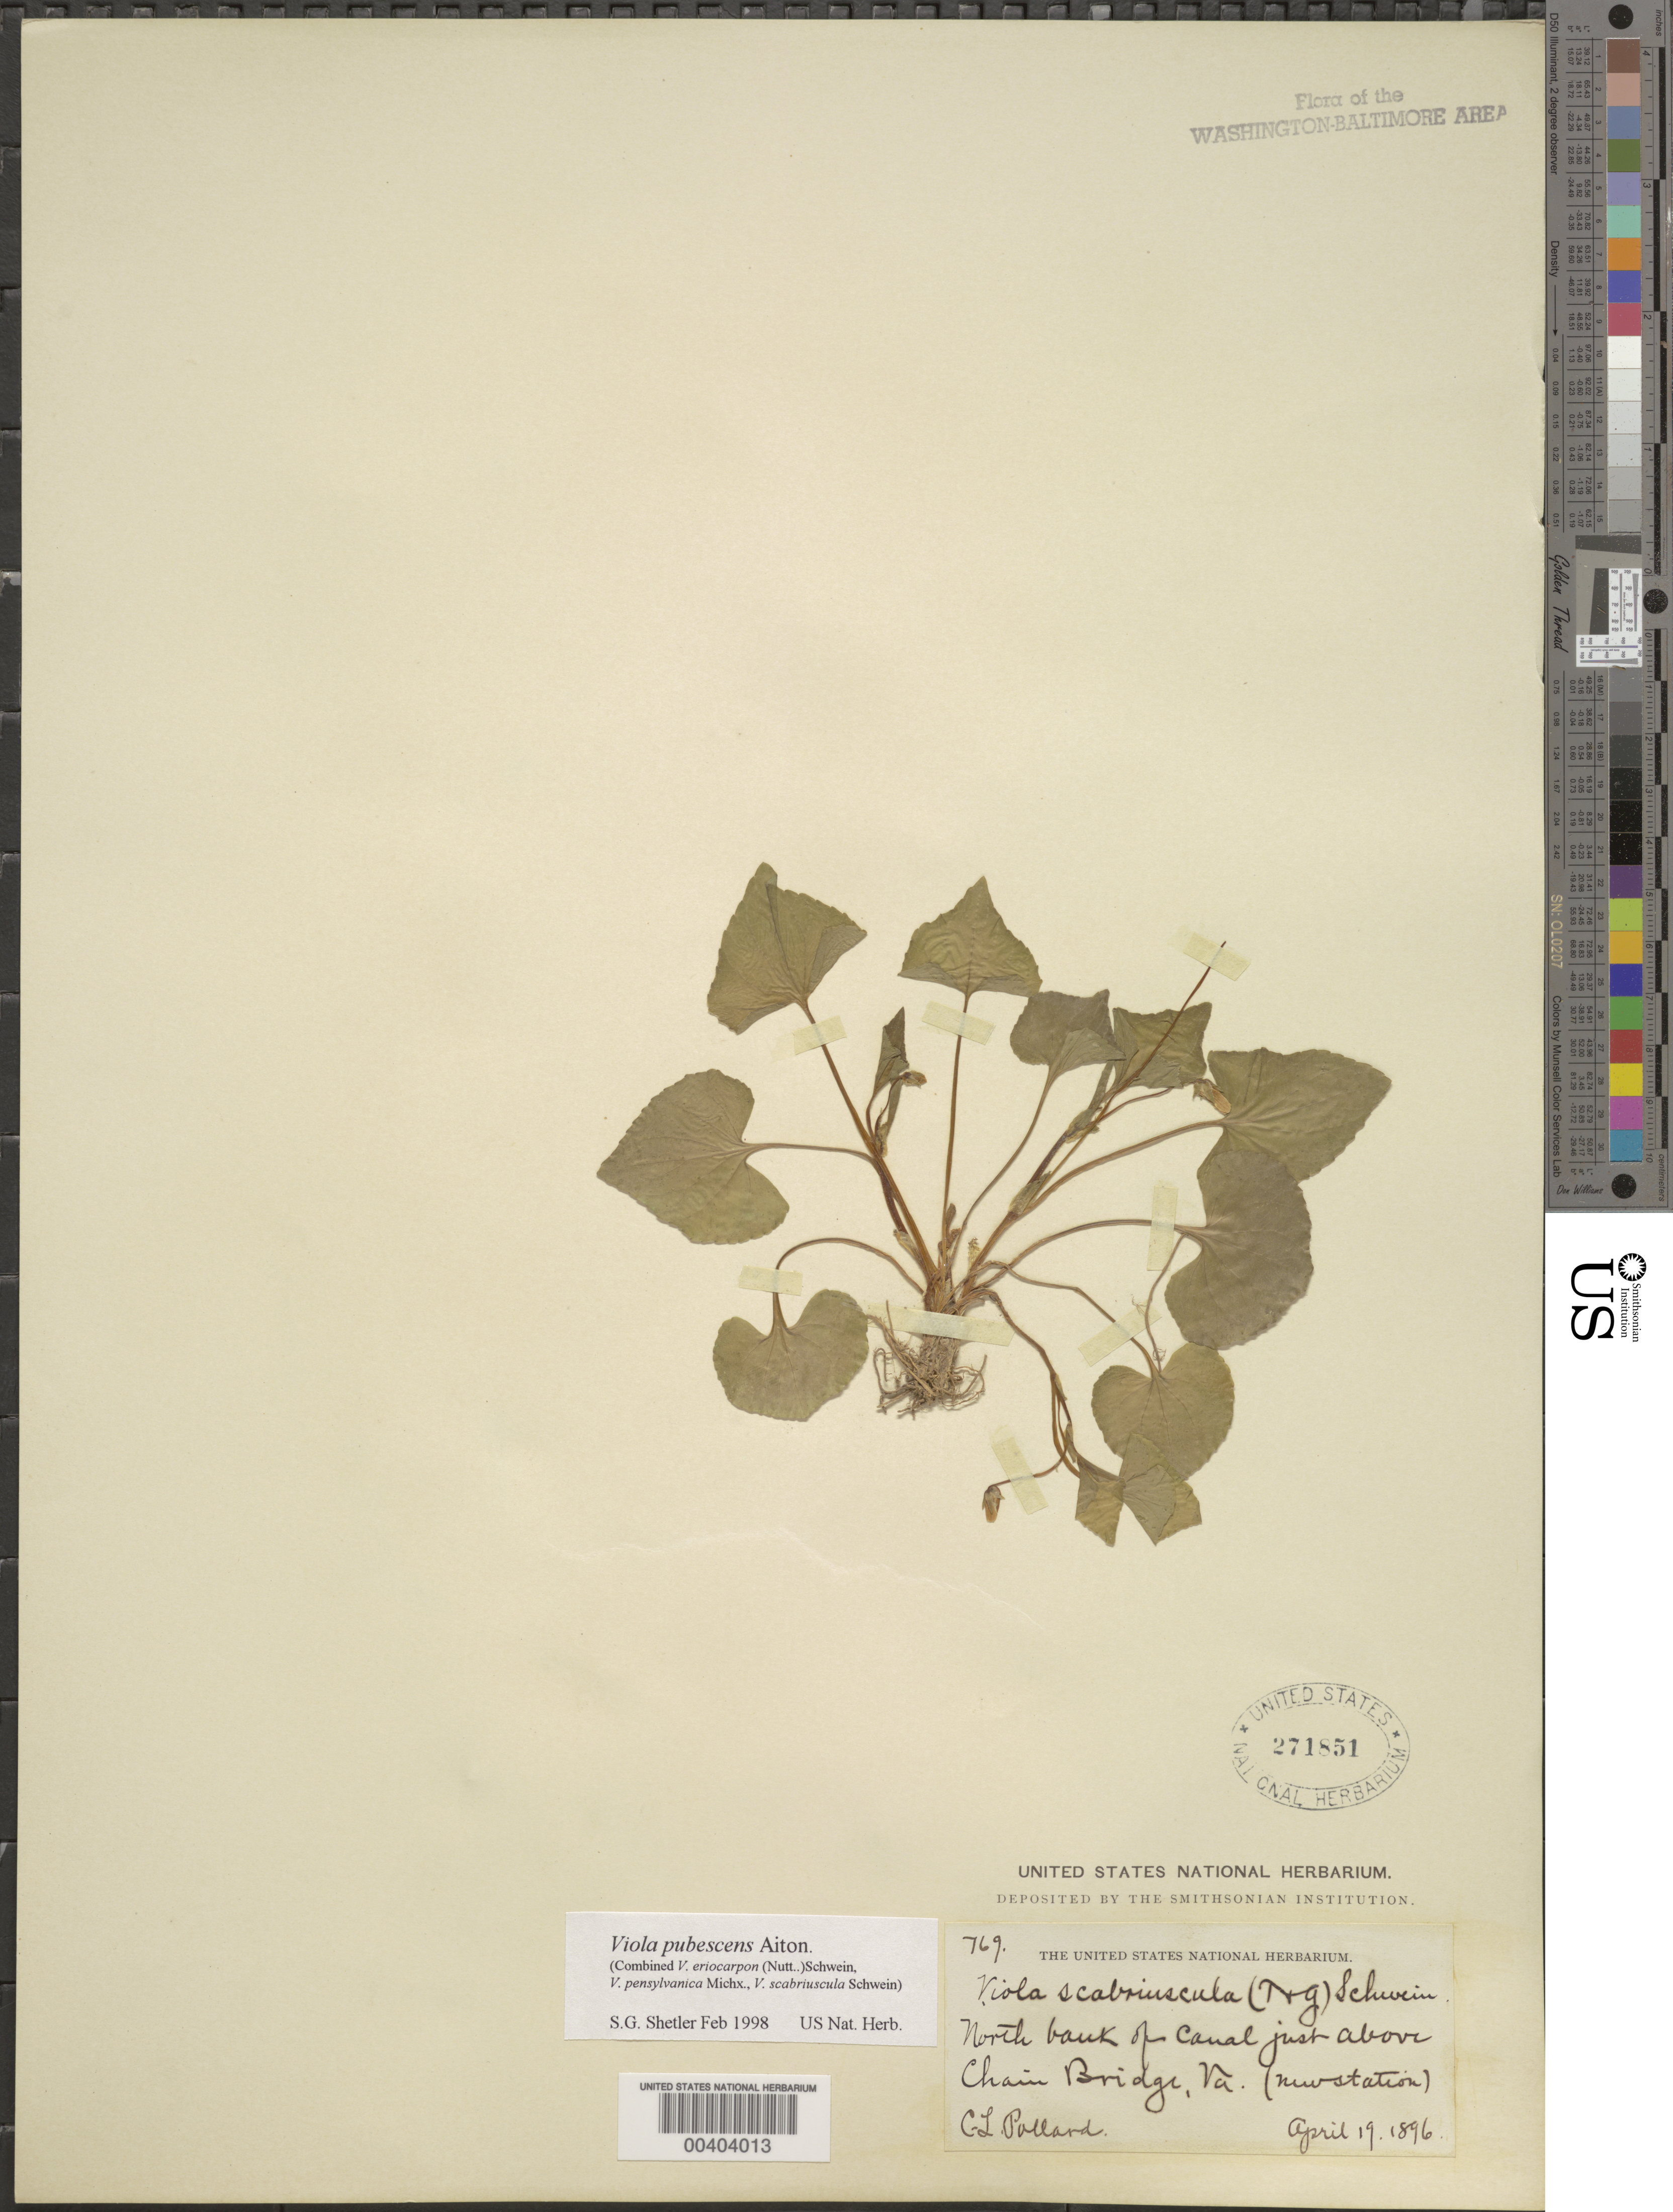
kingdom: Plantae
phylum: Tracheophyta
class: Magnoliopsida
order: Malpighiales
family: Violaceae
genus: Viola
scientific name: Viola pubescens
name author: Aiton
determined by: Shetler, Stanwyn G., (US), NMNH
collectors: C. L. Pollard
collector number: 769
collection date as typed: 19 Apr 1896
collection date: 1896-04-19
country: United States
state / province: Virginia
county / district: Fairfax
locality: Canal above Chain Bridge C. and O. Canal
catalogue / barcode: US 271851